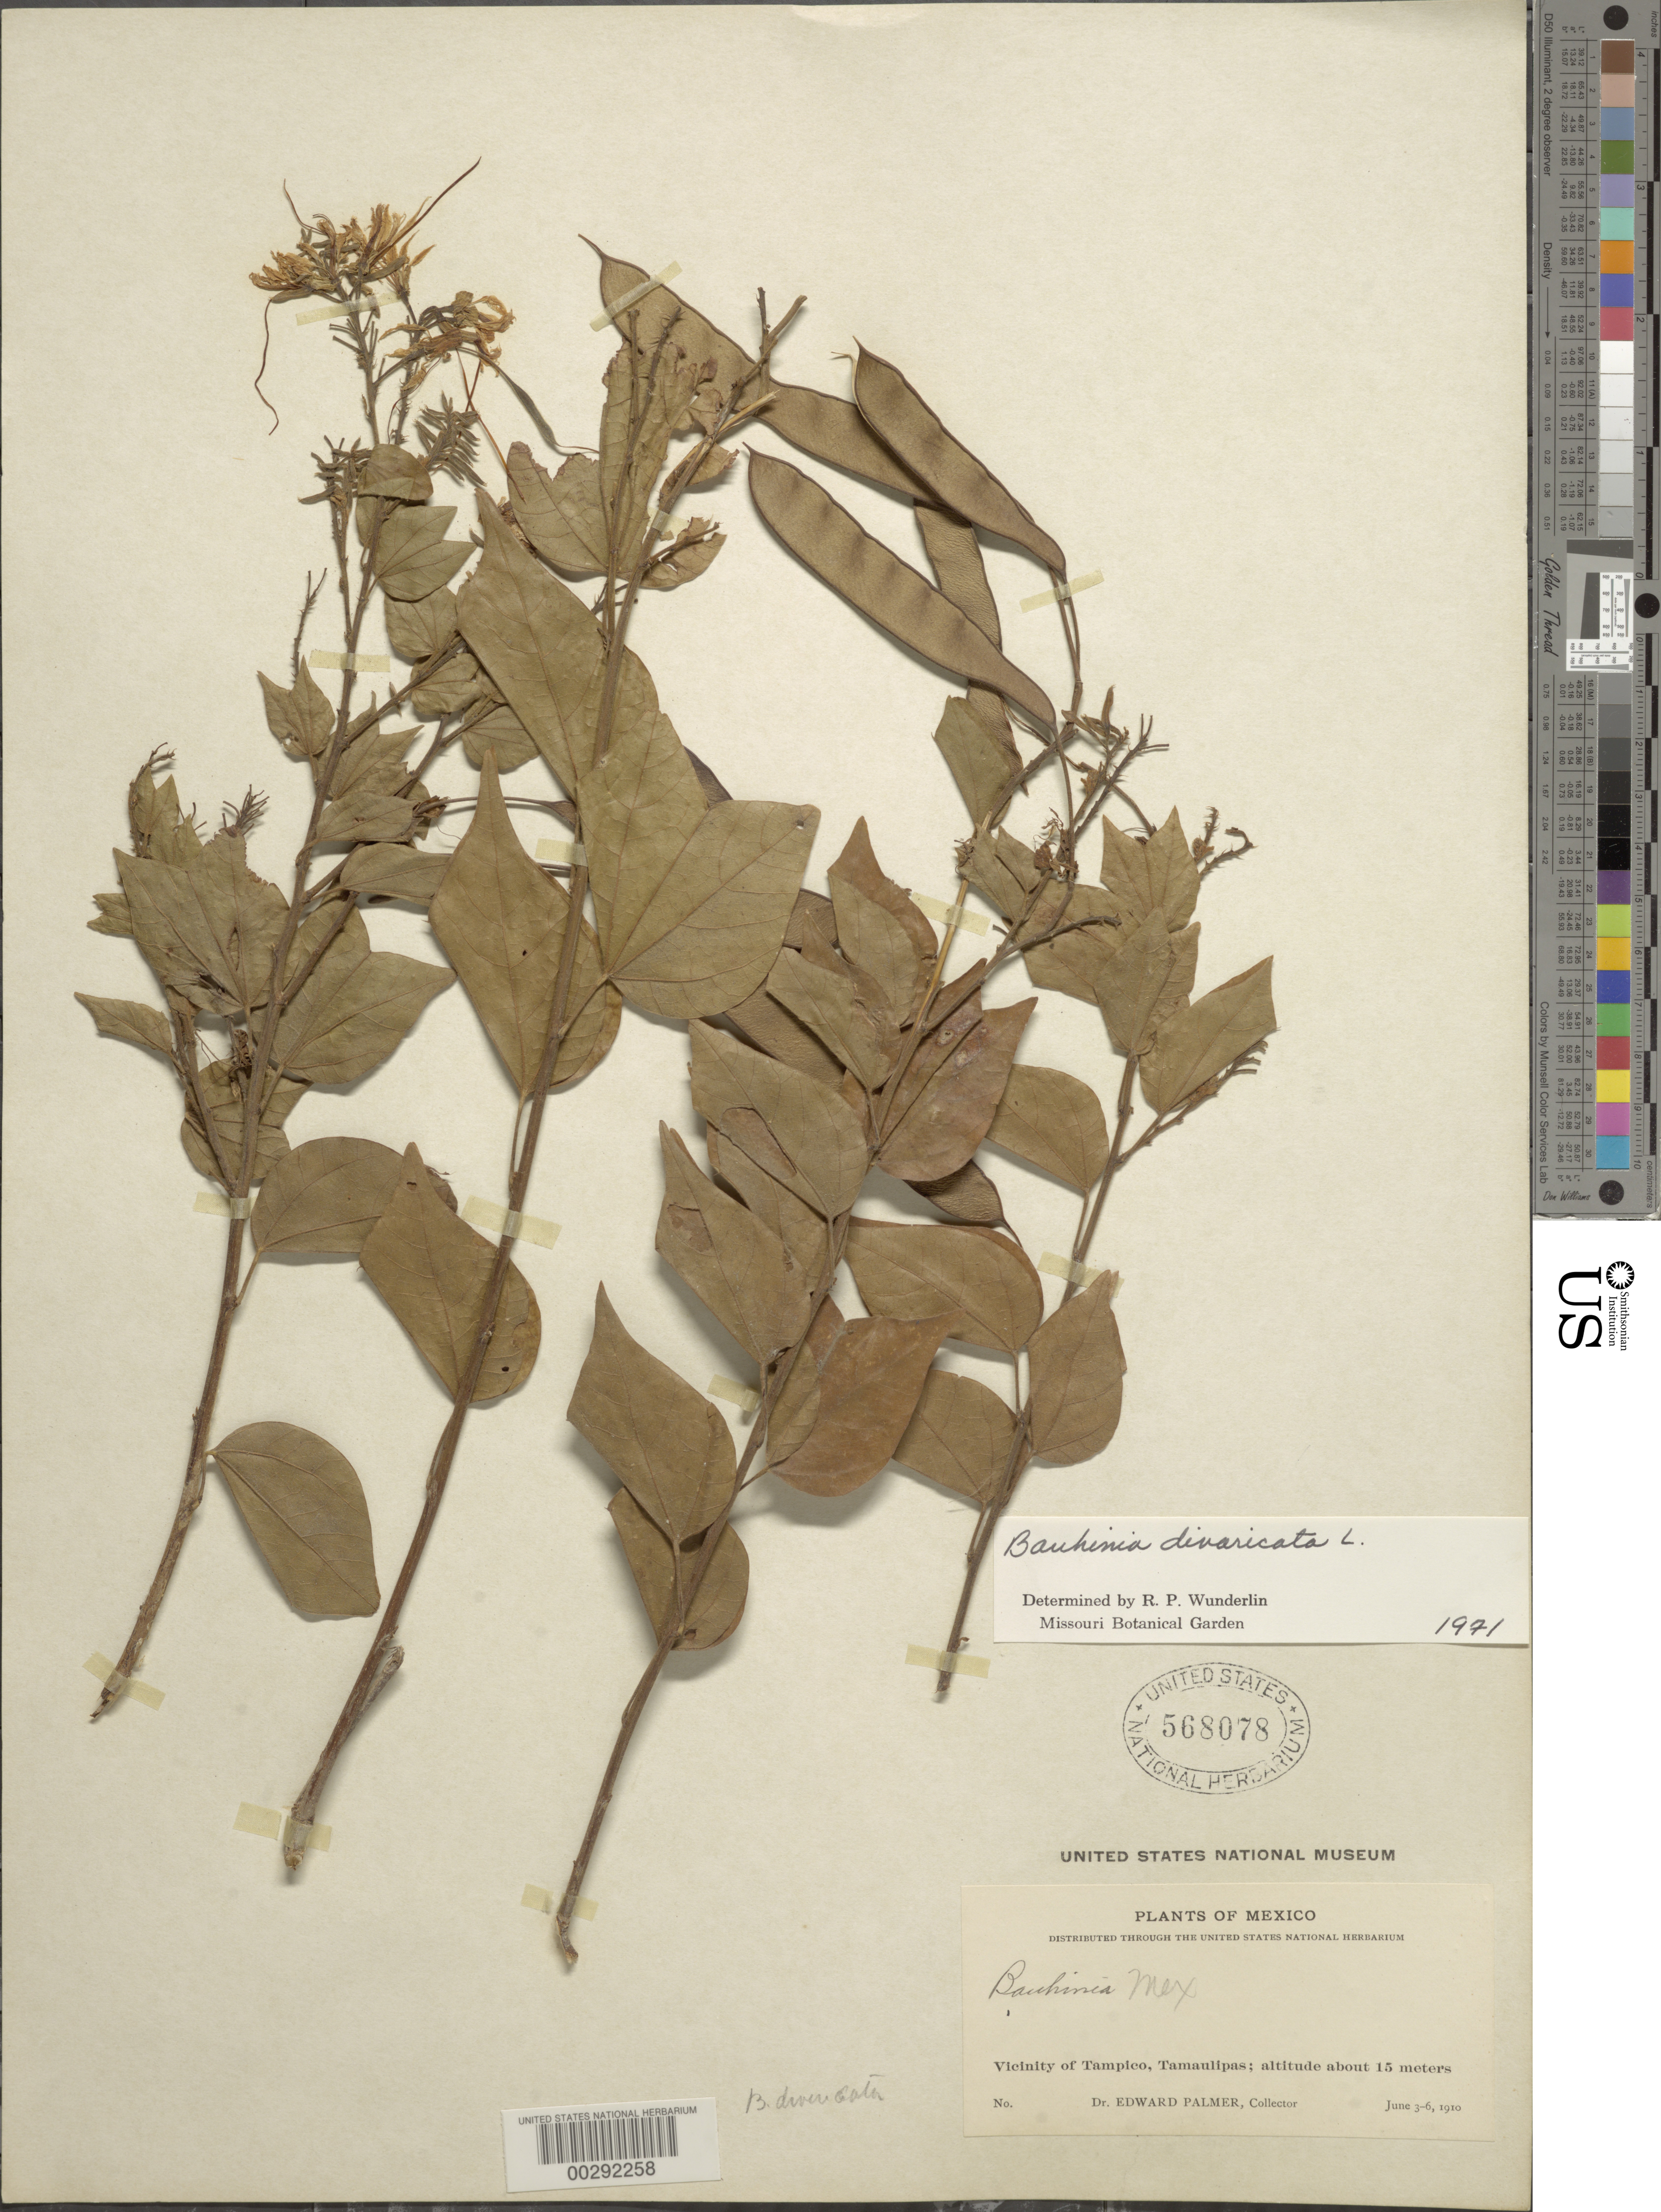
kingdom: Plantae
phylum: Tracheophyta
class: Magnoliopsida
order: Fabales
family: Fabaceae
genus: Bauhinia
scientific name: Bauhinia divaricata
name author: L.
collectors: E. Palmer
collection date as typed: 03 Jun 1910 to 06 Jun 1910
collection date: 1910-06-03/1910-06-06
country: Mexico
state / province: Tamaulipas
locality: Vicinity of tampico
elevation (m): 15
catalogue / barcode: US 568078